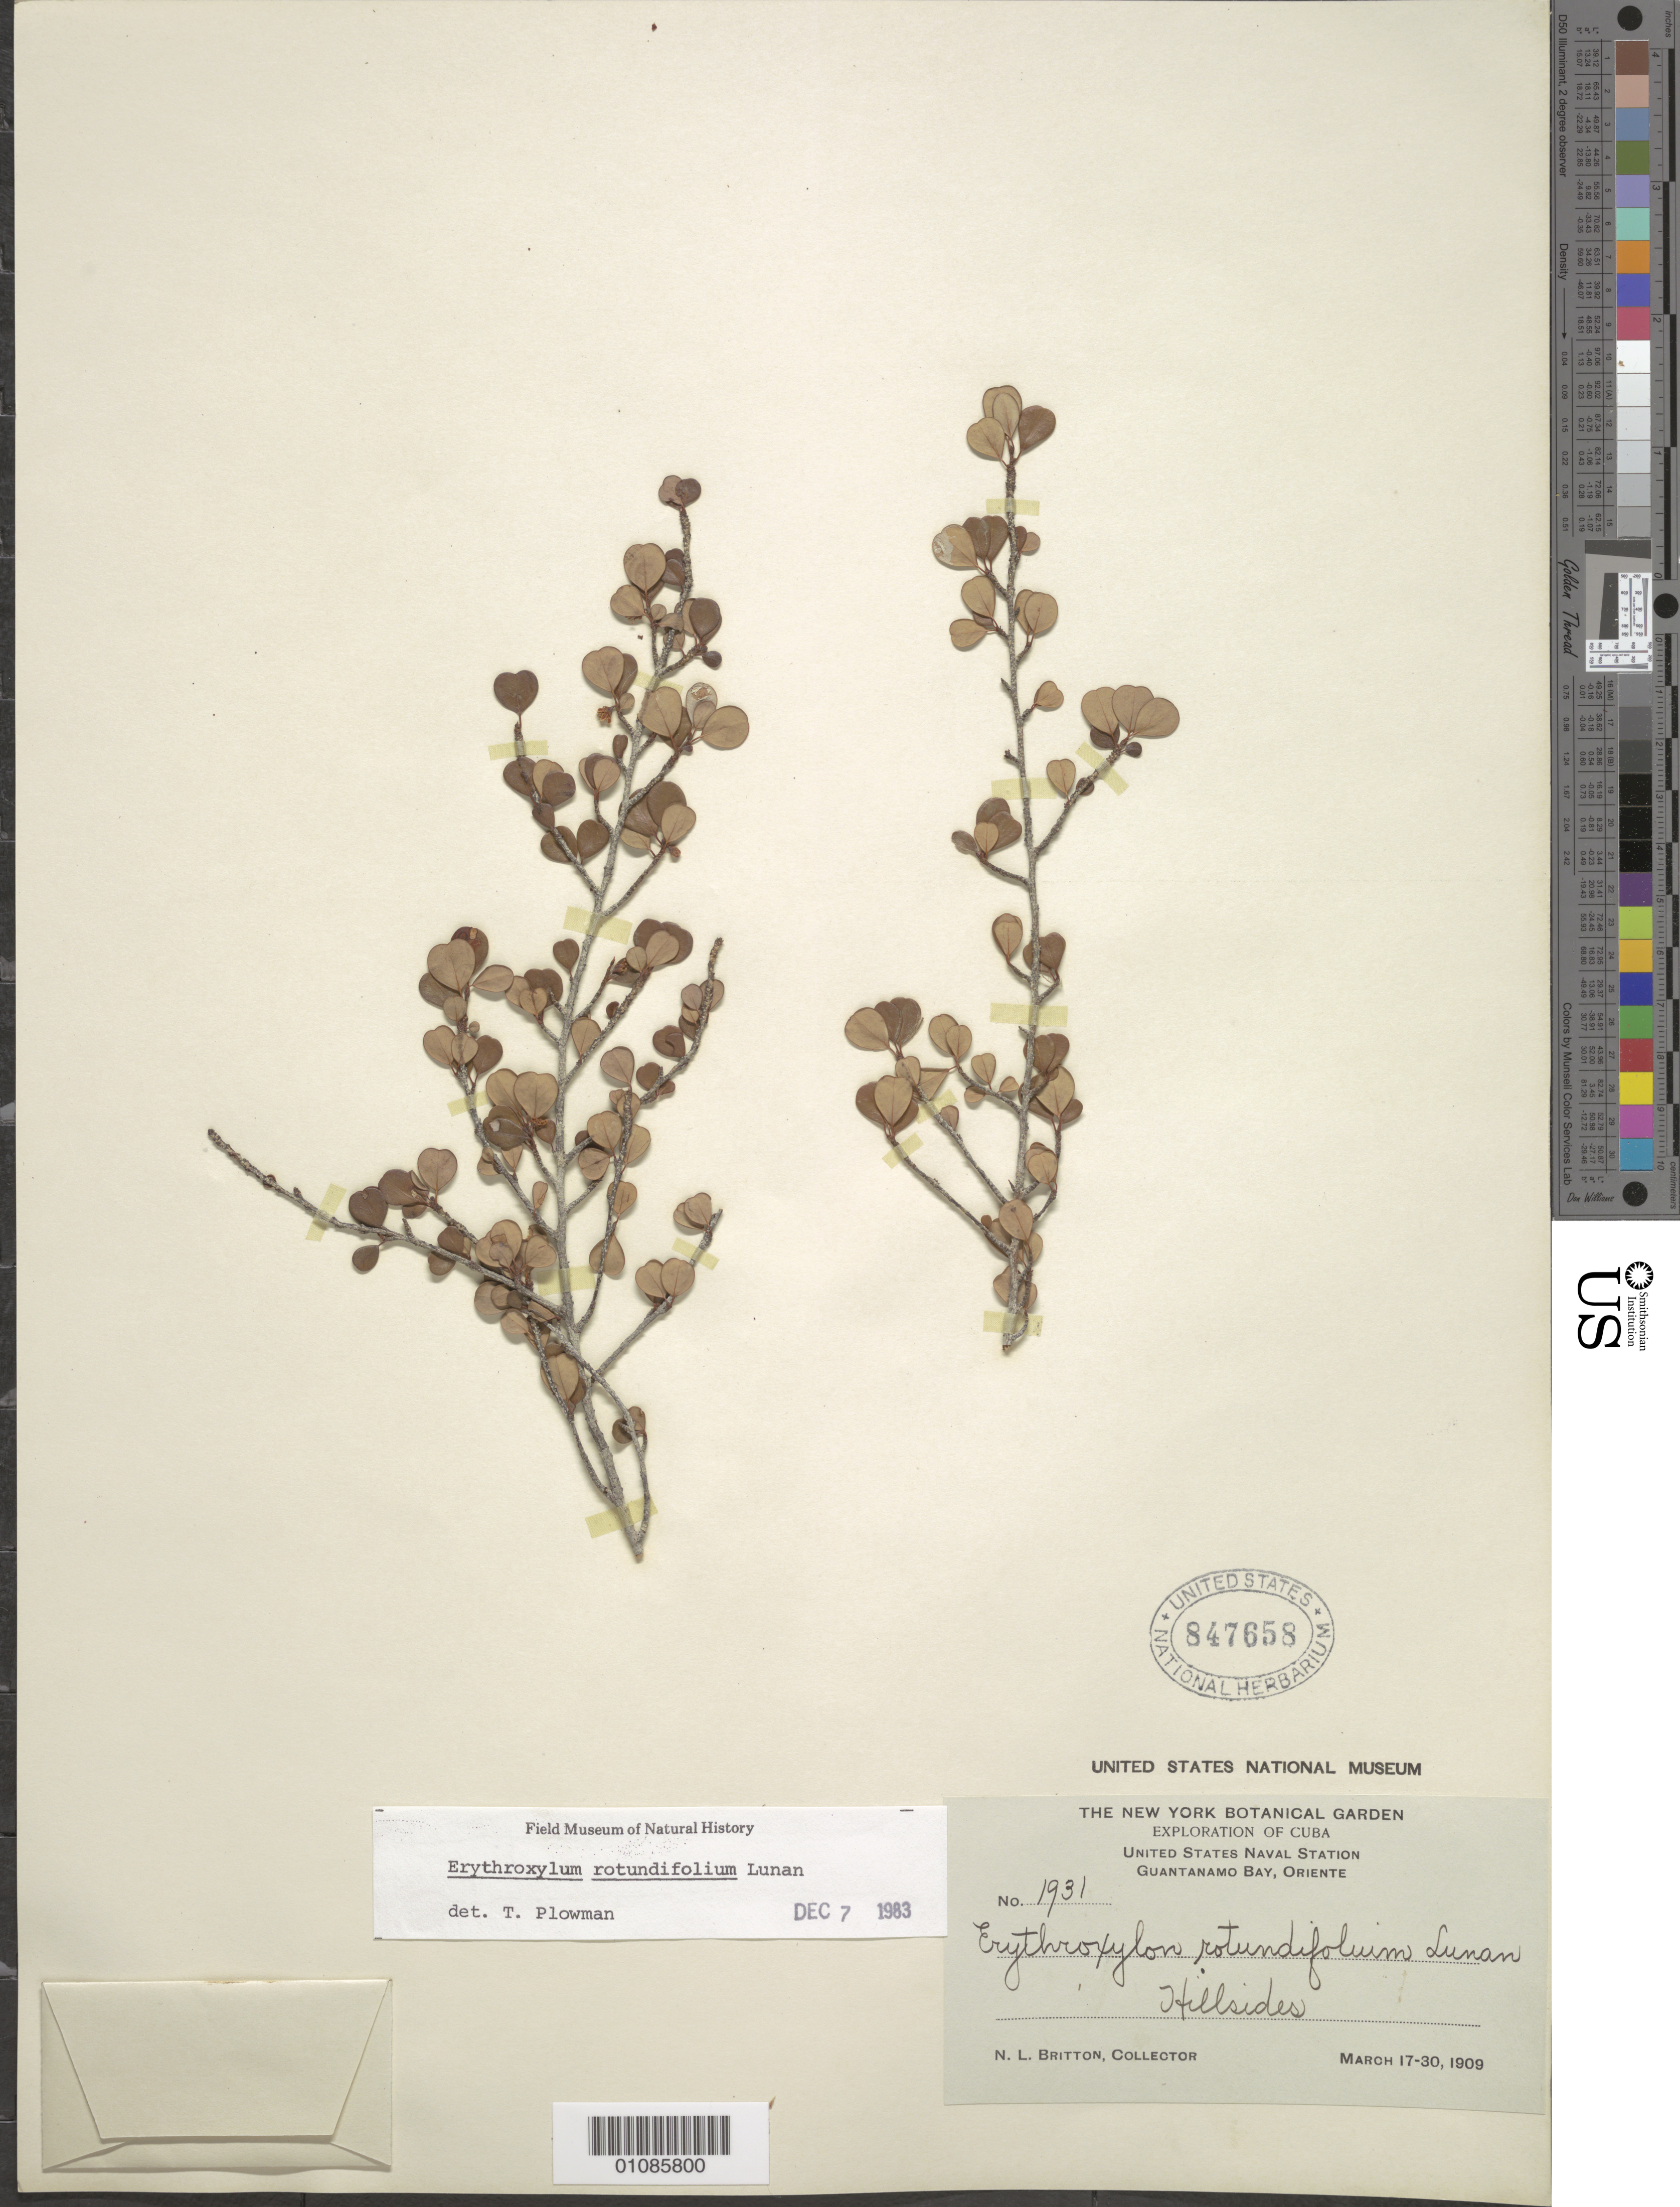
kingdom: Plantae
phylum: Tracheophyta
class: Magnoliopsida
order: Malpighiales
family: Erythroxylaceae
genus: Erythroxylum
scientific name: Erythroxylum rotundifolium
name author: Lunan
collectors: N. Britton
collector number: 1931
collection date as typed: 17 Mar 1909 to 30 Mar 1909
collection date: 1909-03-17/1909-03-30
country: Cuba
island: Cuba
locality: Oriente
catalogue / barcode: US 847658